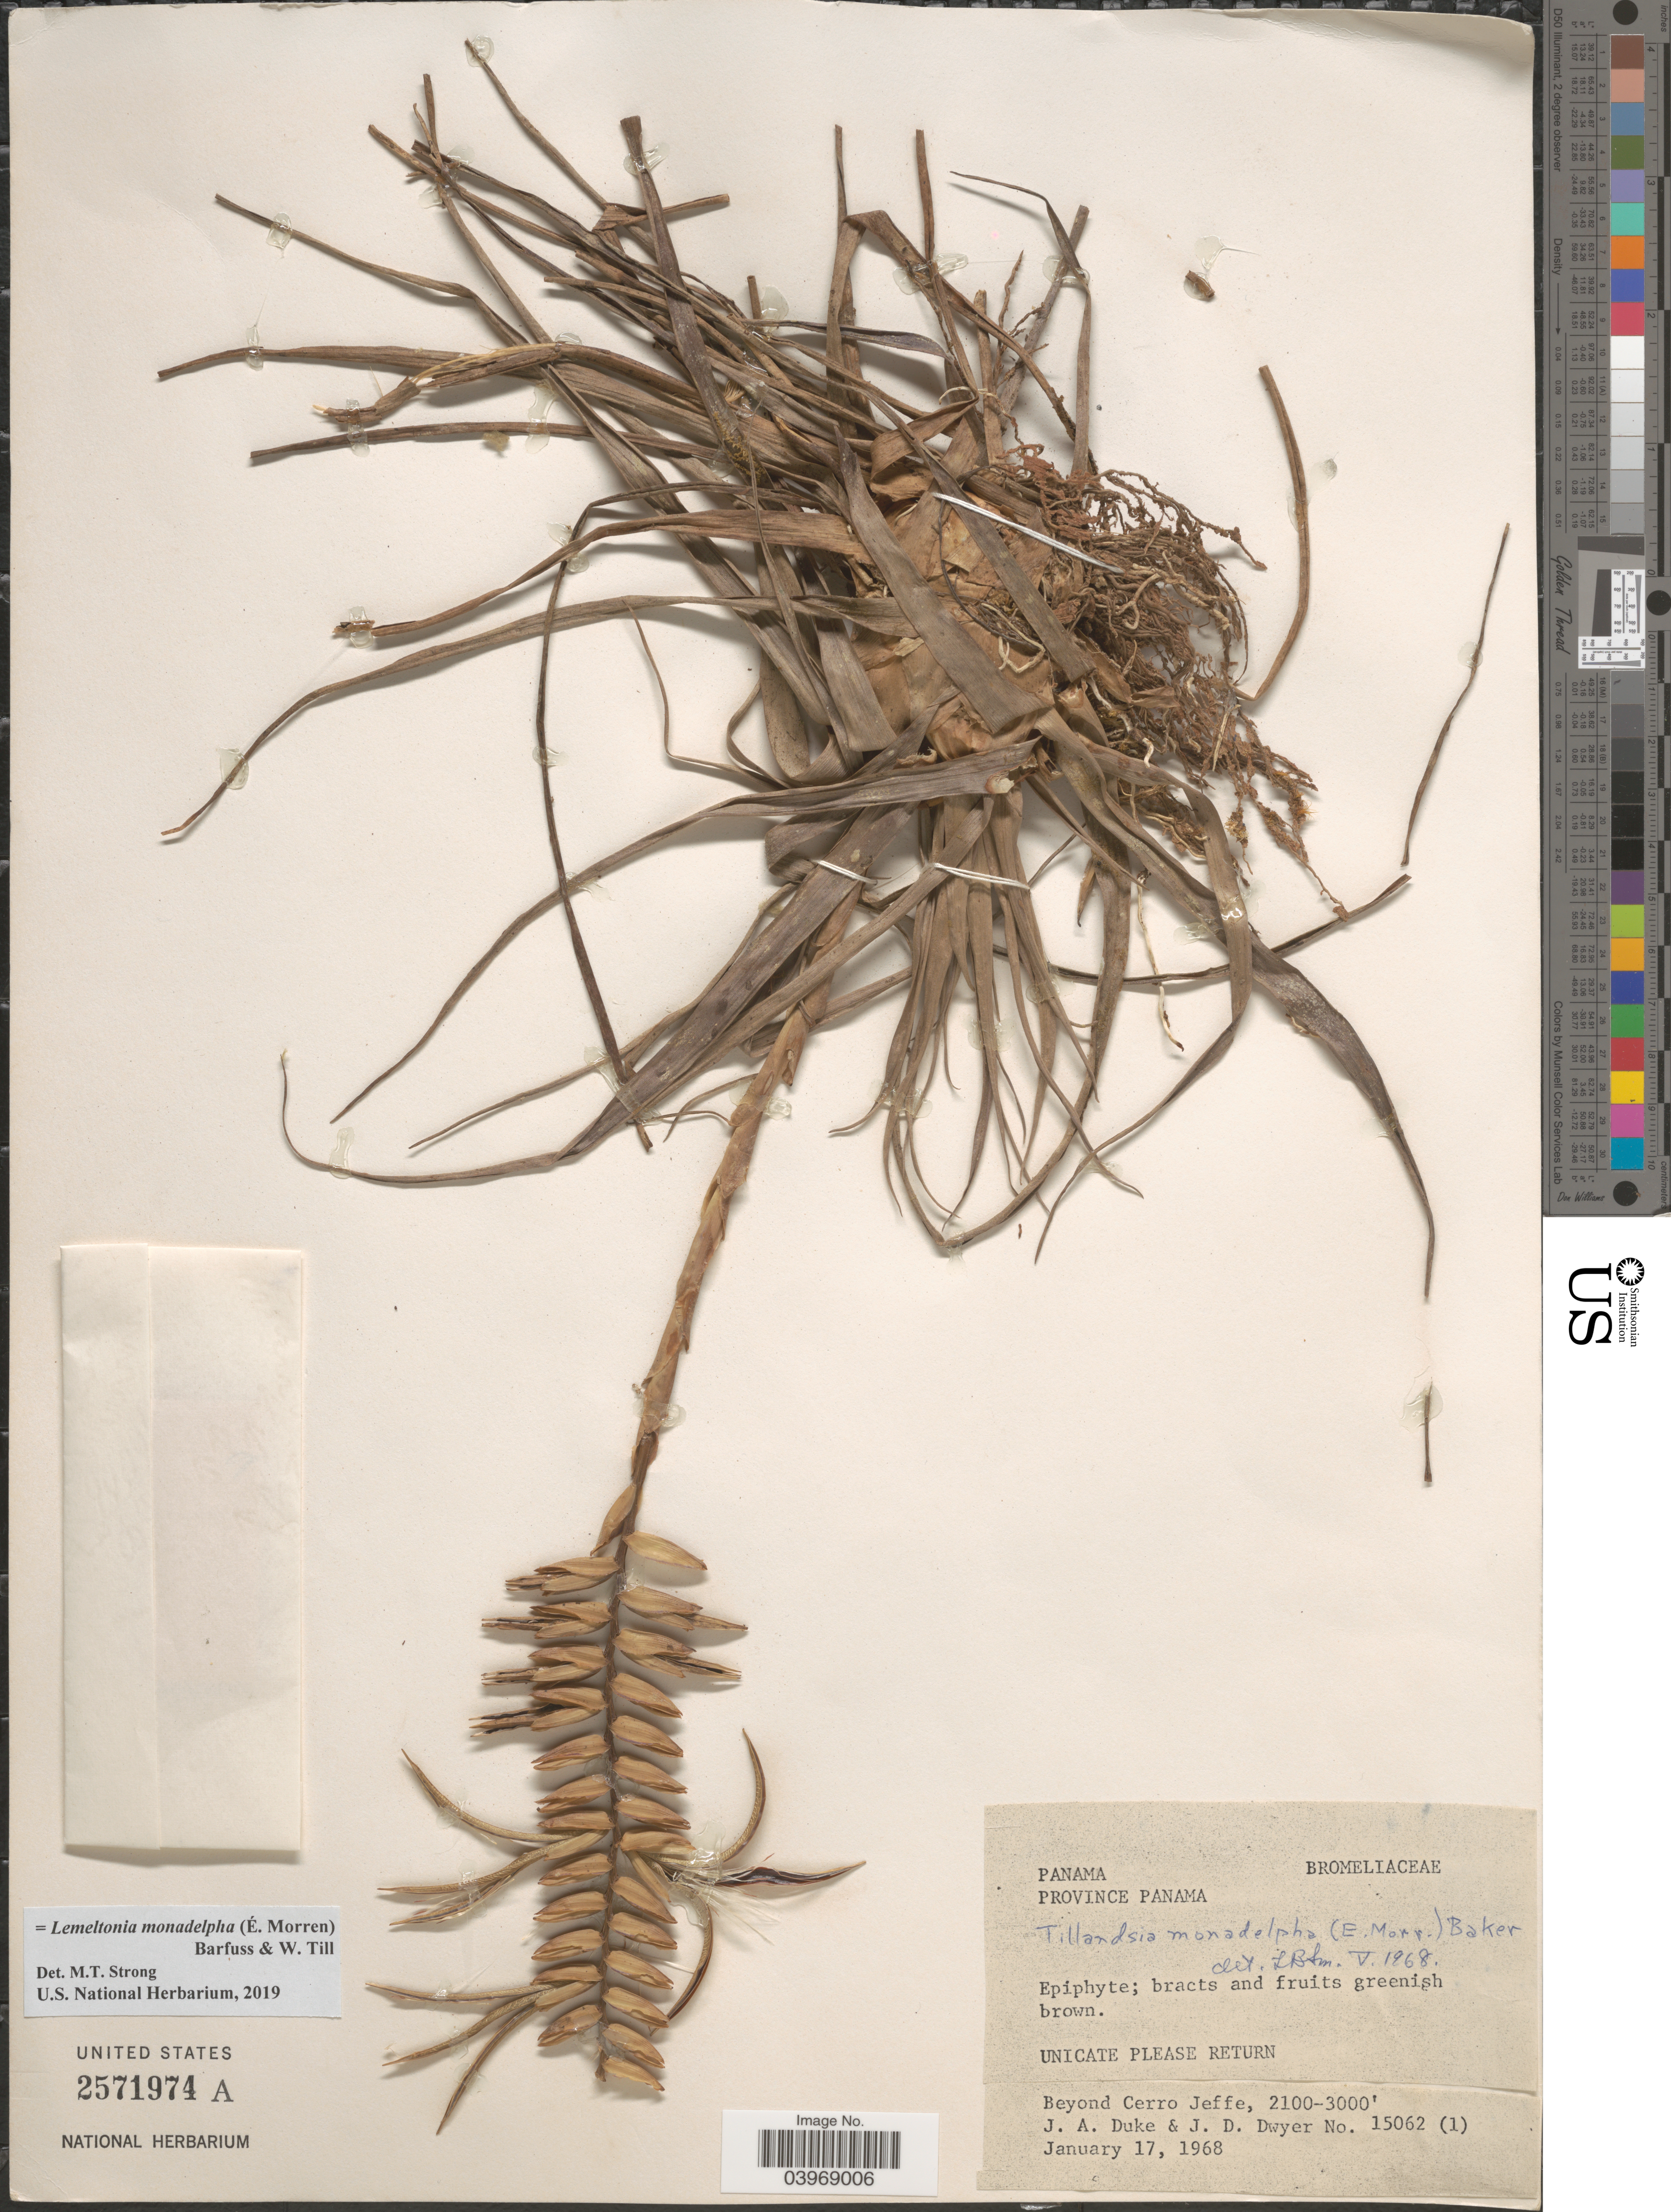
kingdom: Plantae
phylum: Tracheophyta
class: Liliopsida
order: Poales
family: Bromeliaceae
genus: Lemeltonia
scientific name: Lemeltonia monadelpha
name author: (É. Morren) Barfuss & W. Till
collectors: J. A. Duke & J. D. Dwyer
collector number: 15062 (1)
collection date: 1968-01-17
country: Panama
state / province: Panamá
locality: Beyond Cerro Jeffe.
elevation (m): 640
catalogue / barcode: US 2571974A